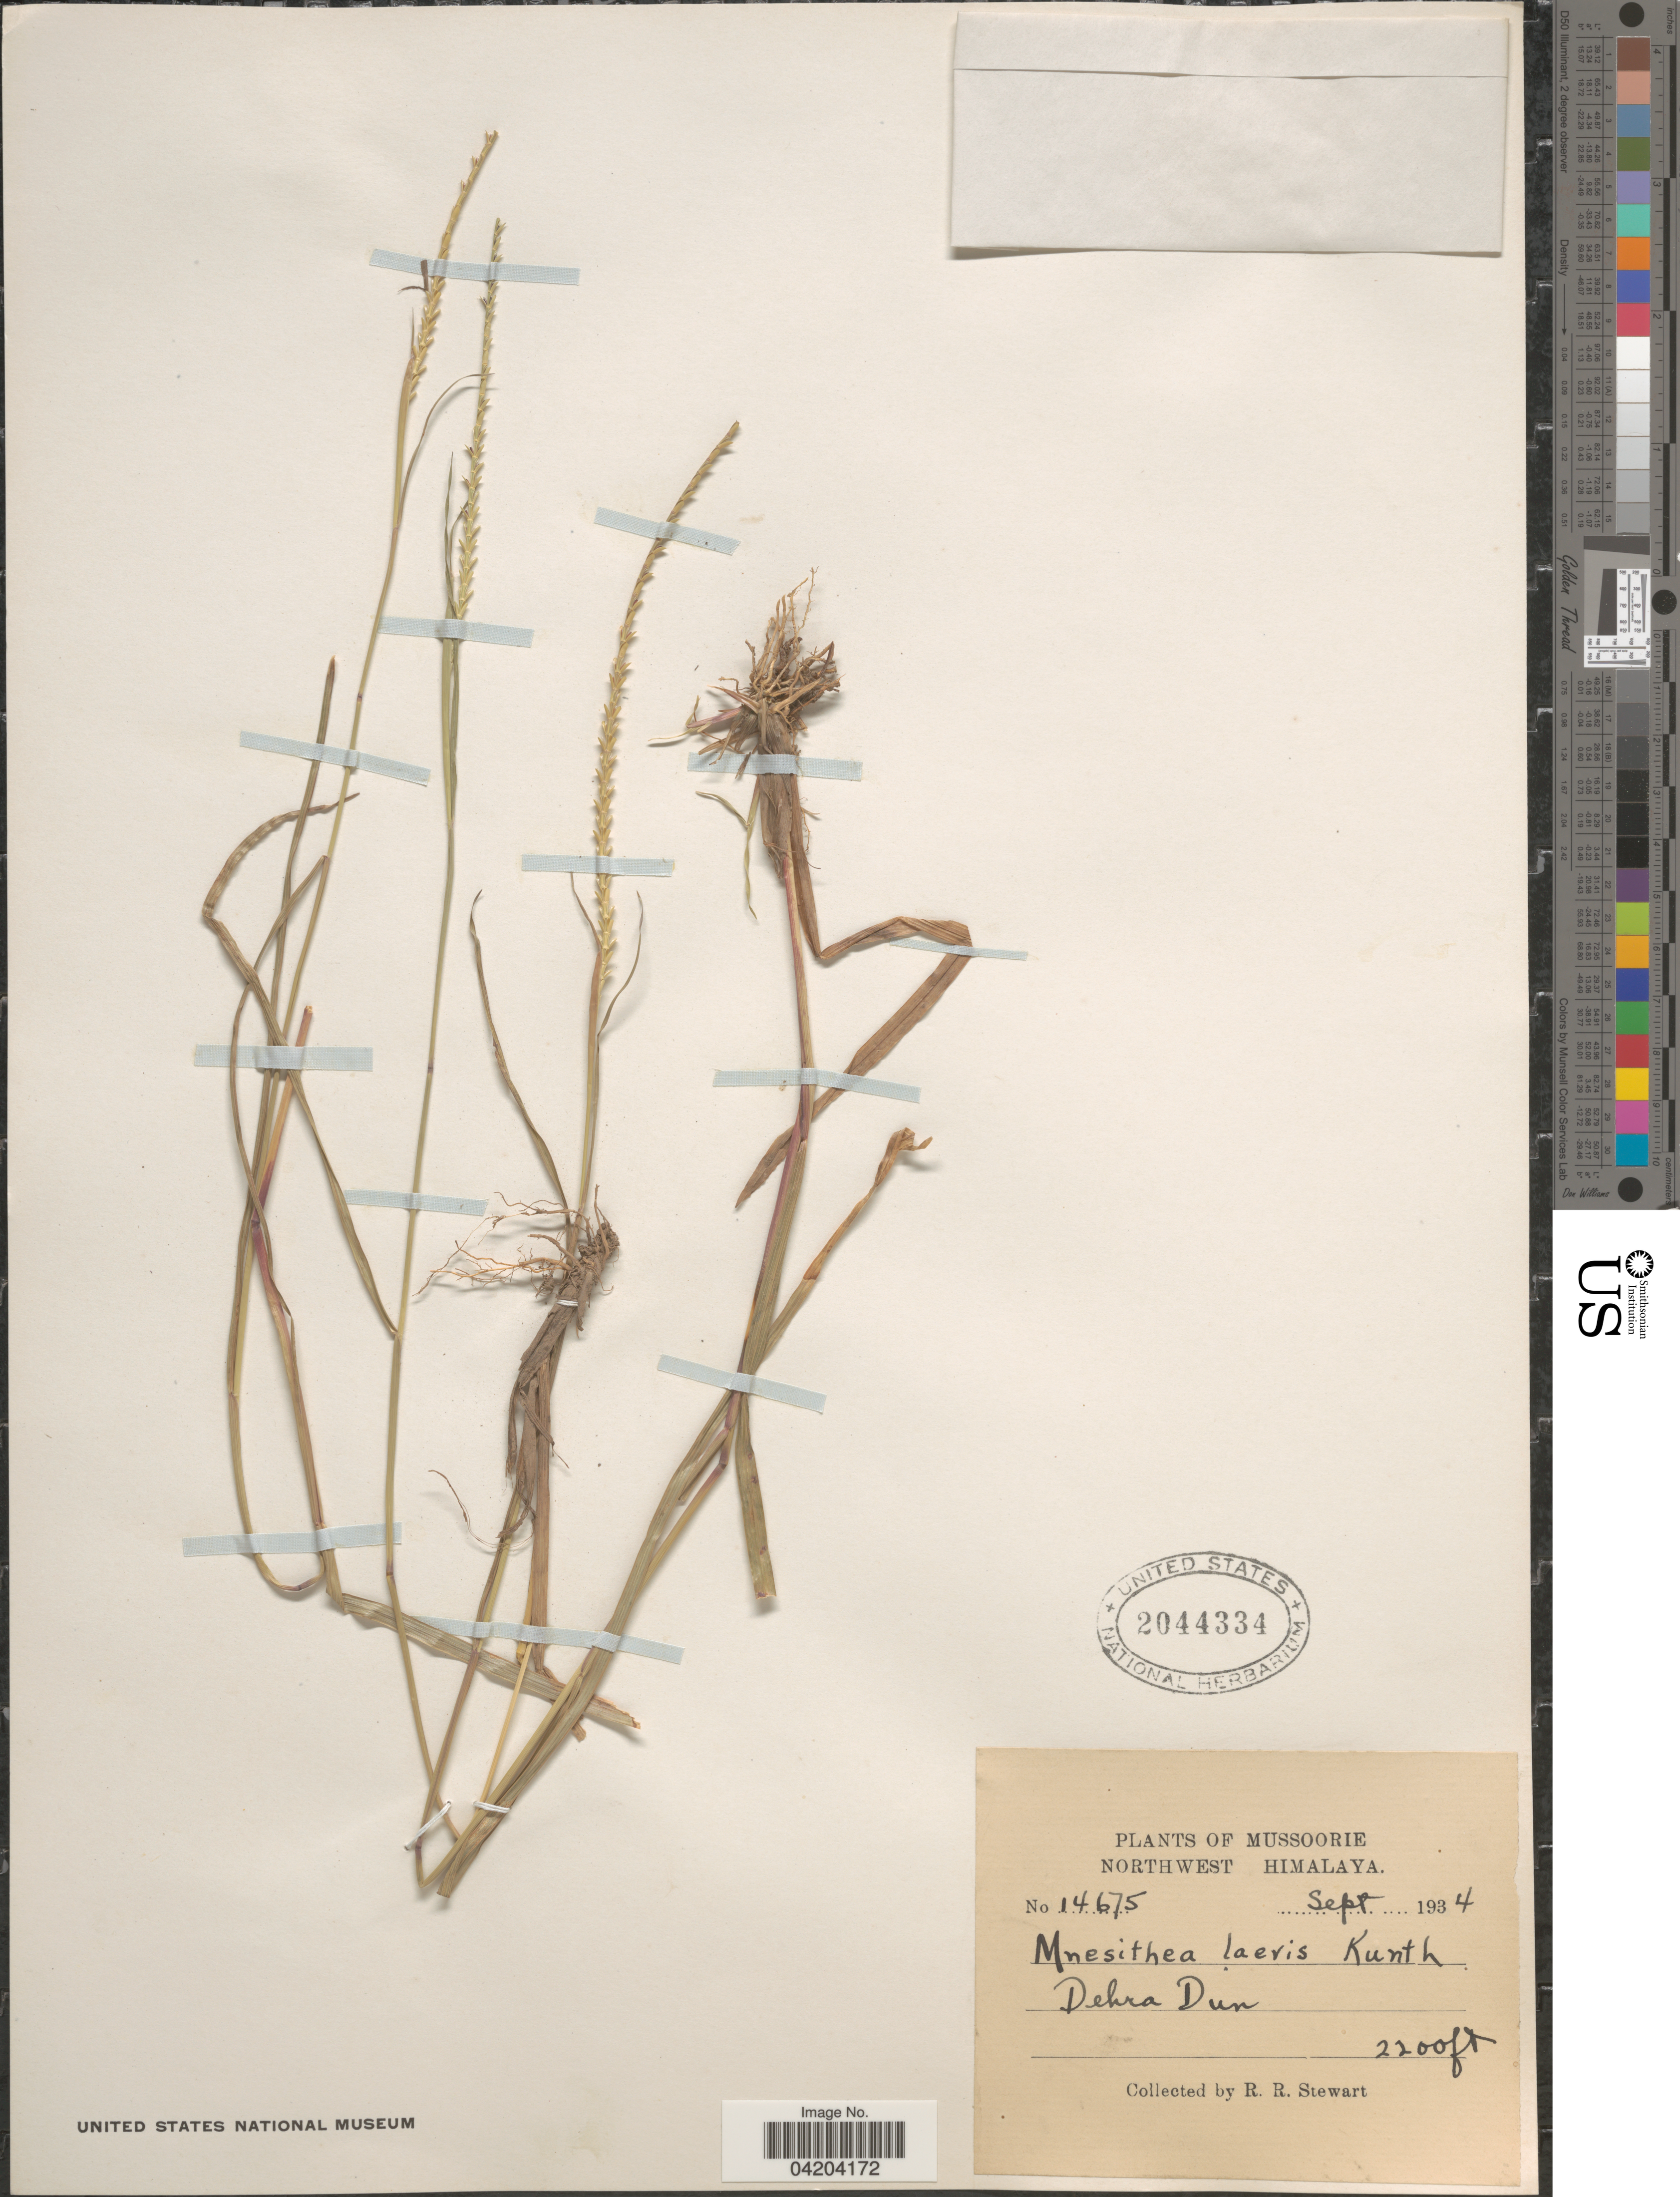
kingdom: Plantae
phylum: Tracheophyta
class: Liliopsida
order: Poales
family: Poaceae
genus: Mnesithea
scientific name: Mnesithea laevis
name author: (Retz.) Kunth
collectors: R. Stewart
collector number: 14675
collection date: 1934-09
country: India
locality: Mussoorie. Northwest Himalaya. Dehra Dun.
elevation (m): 671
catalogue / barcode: US 2044334